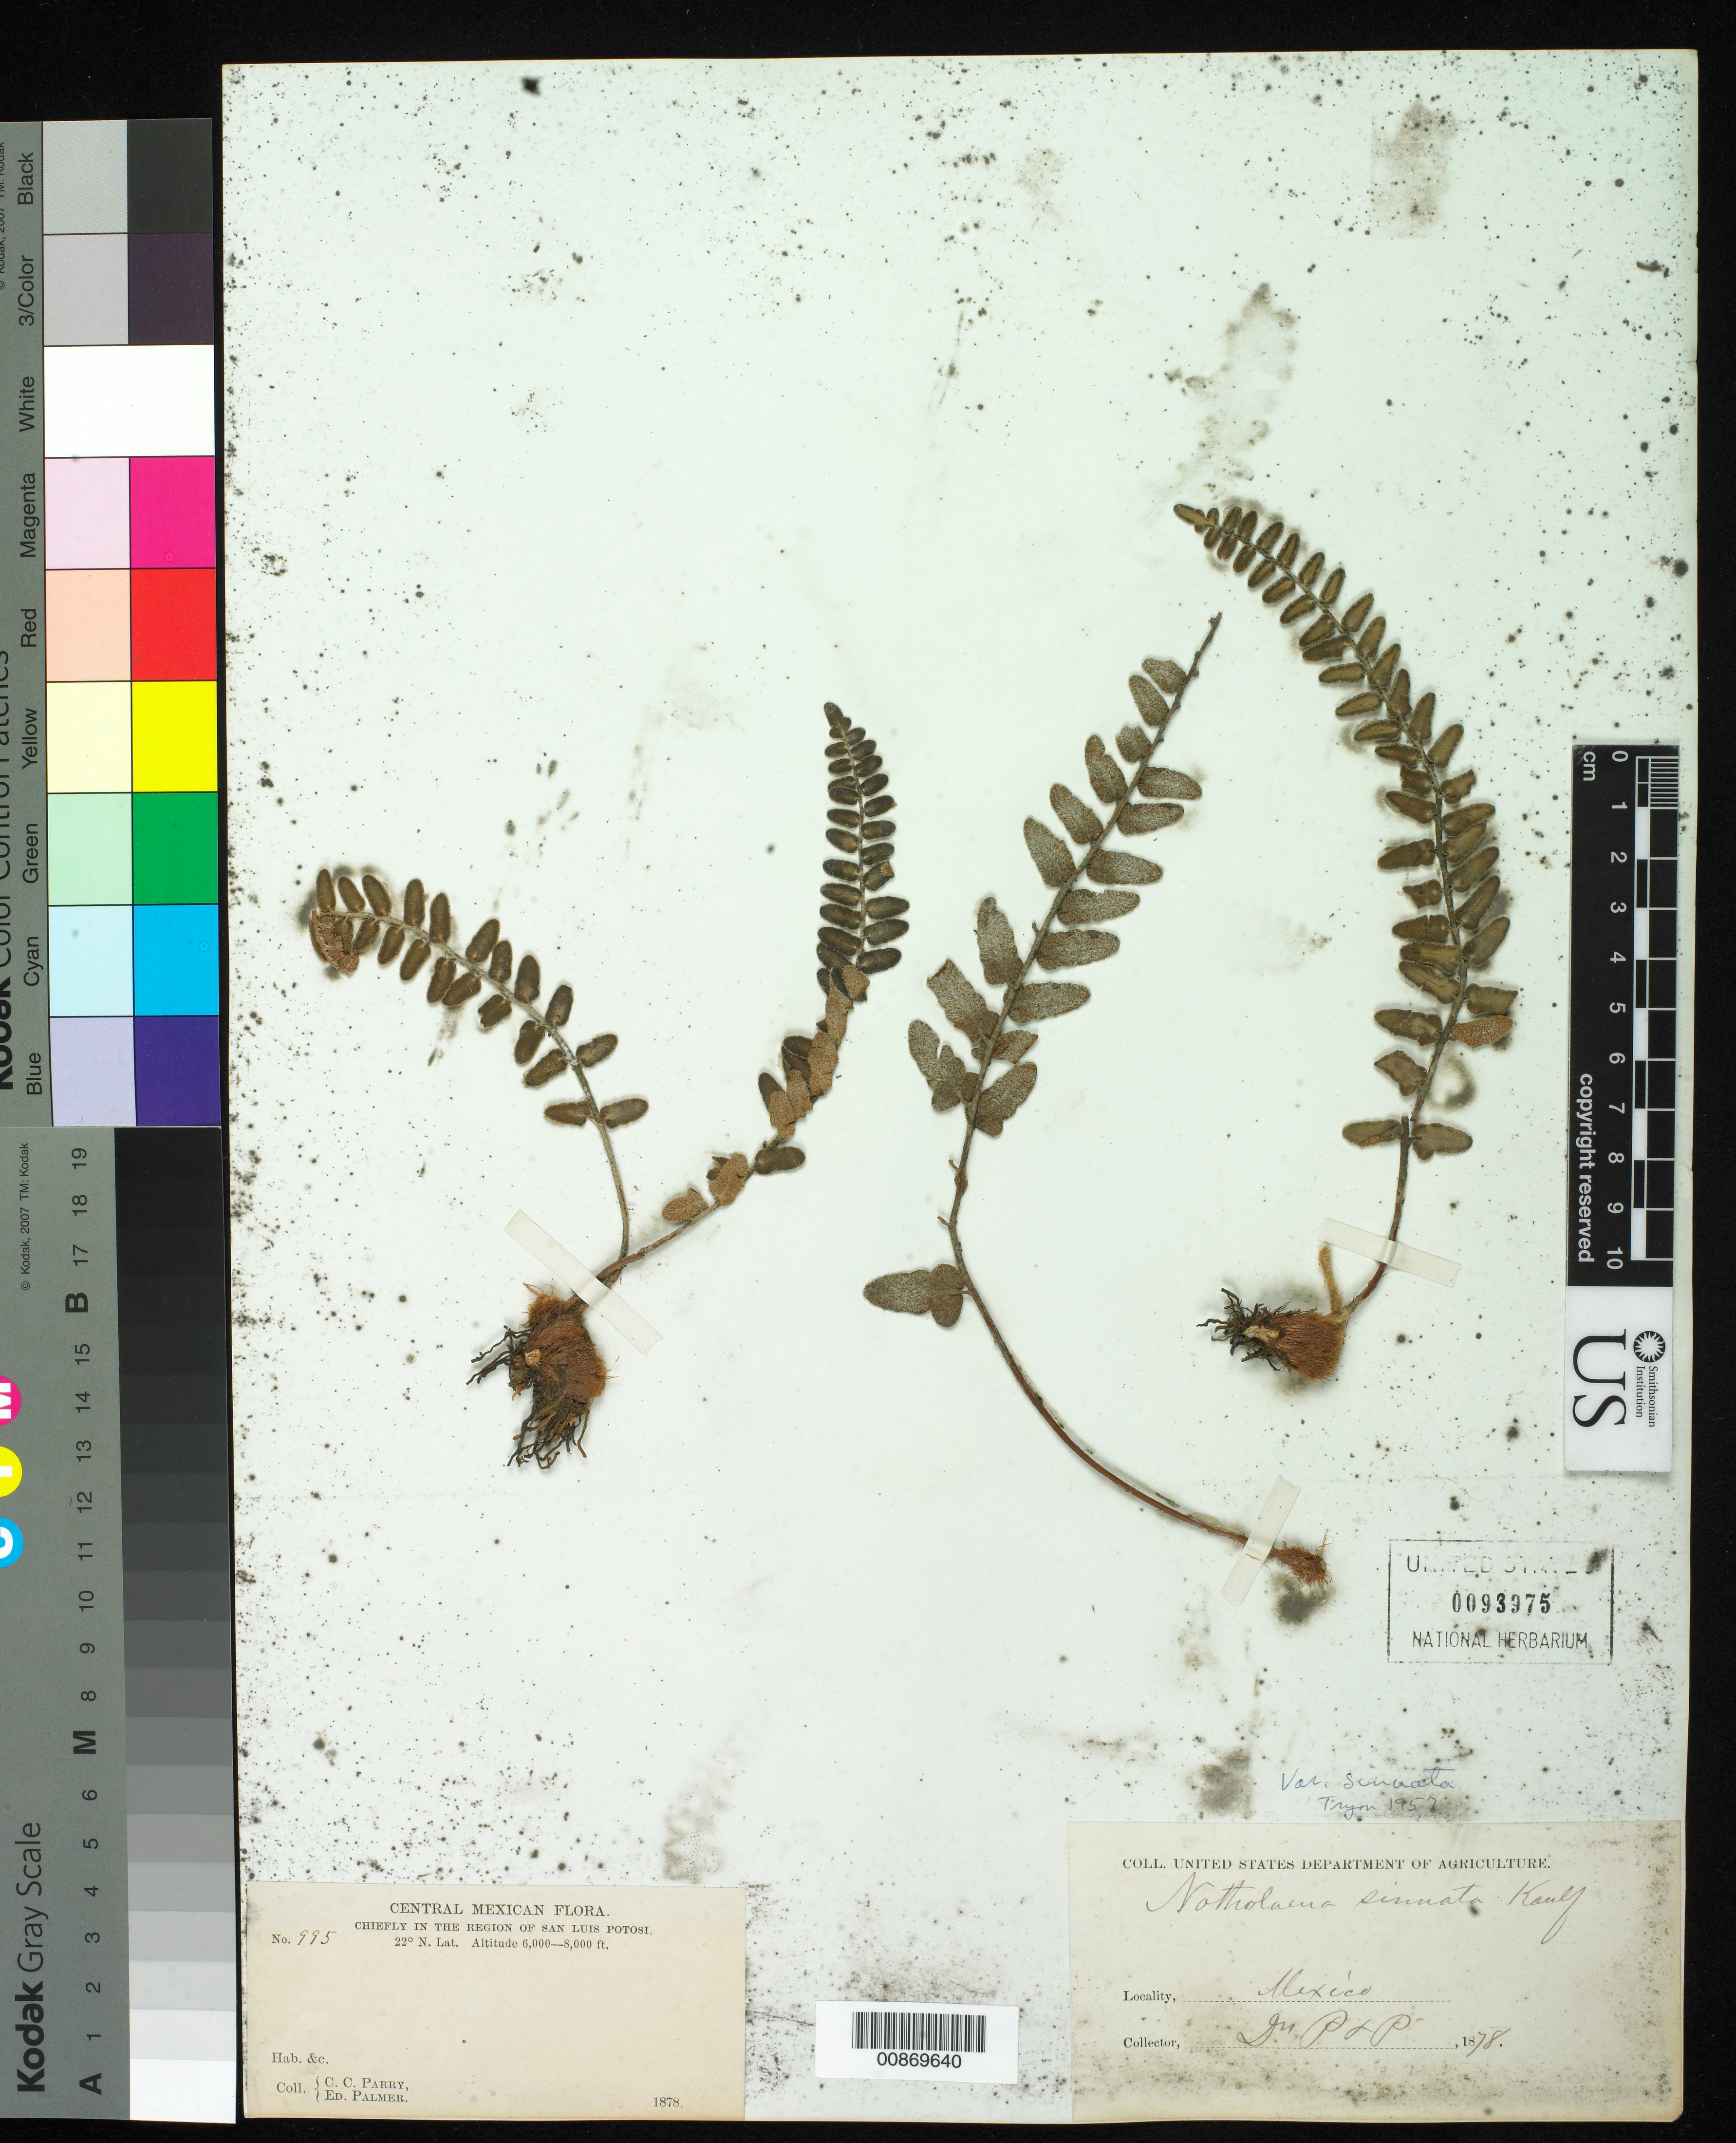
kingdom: Plantae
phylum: Tracheophyta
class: Polypodiopsida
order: Polypodiales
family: Pteridaceae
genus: Astrolepis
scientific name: Astrolepis sinuata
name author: (Lag. ex Sw.) D.M. Benham & Windham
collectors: C. C. Parry & E. Palmer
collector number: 995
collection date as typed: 1878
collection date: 1878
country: Mexico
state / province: San Luis Potosí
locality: Chiefly in the region of San Luis Potosí.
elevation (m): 1829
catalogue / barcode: US 93975